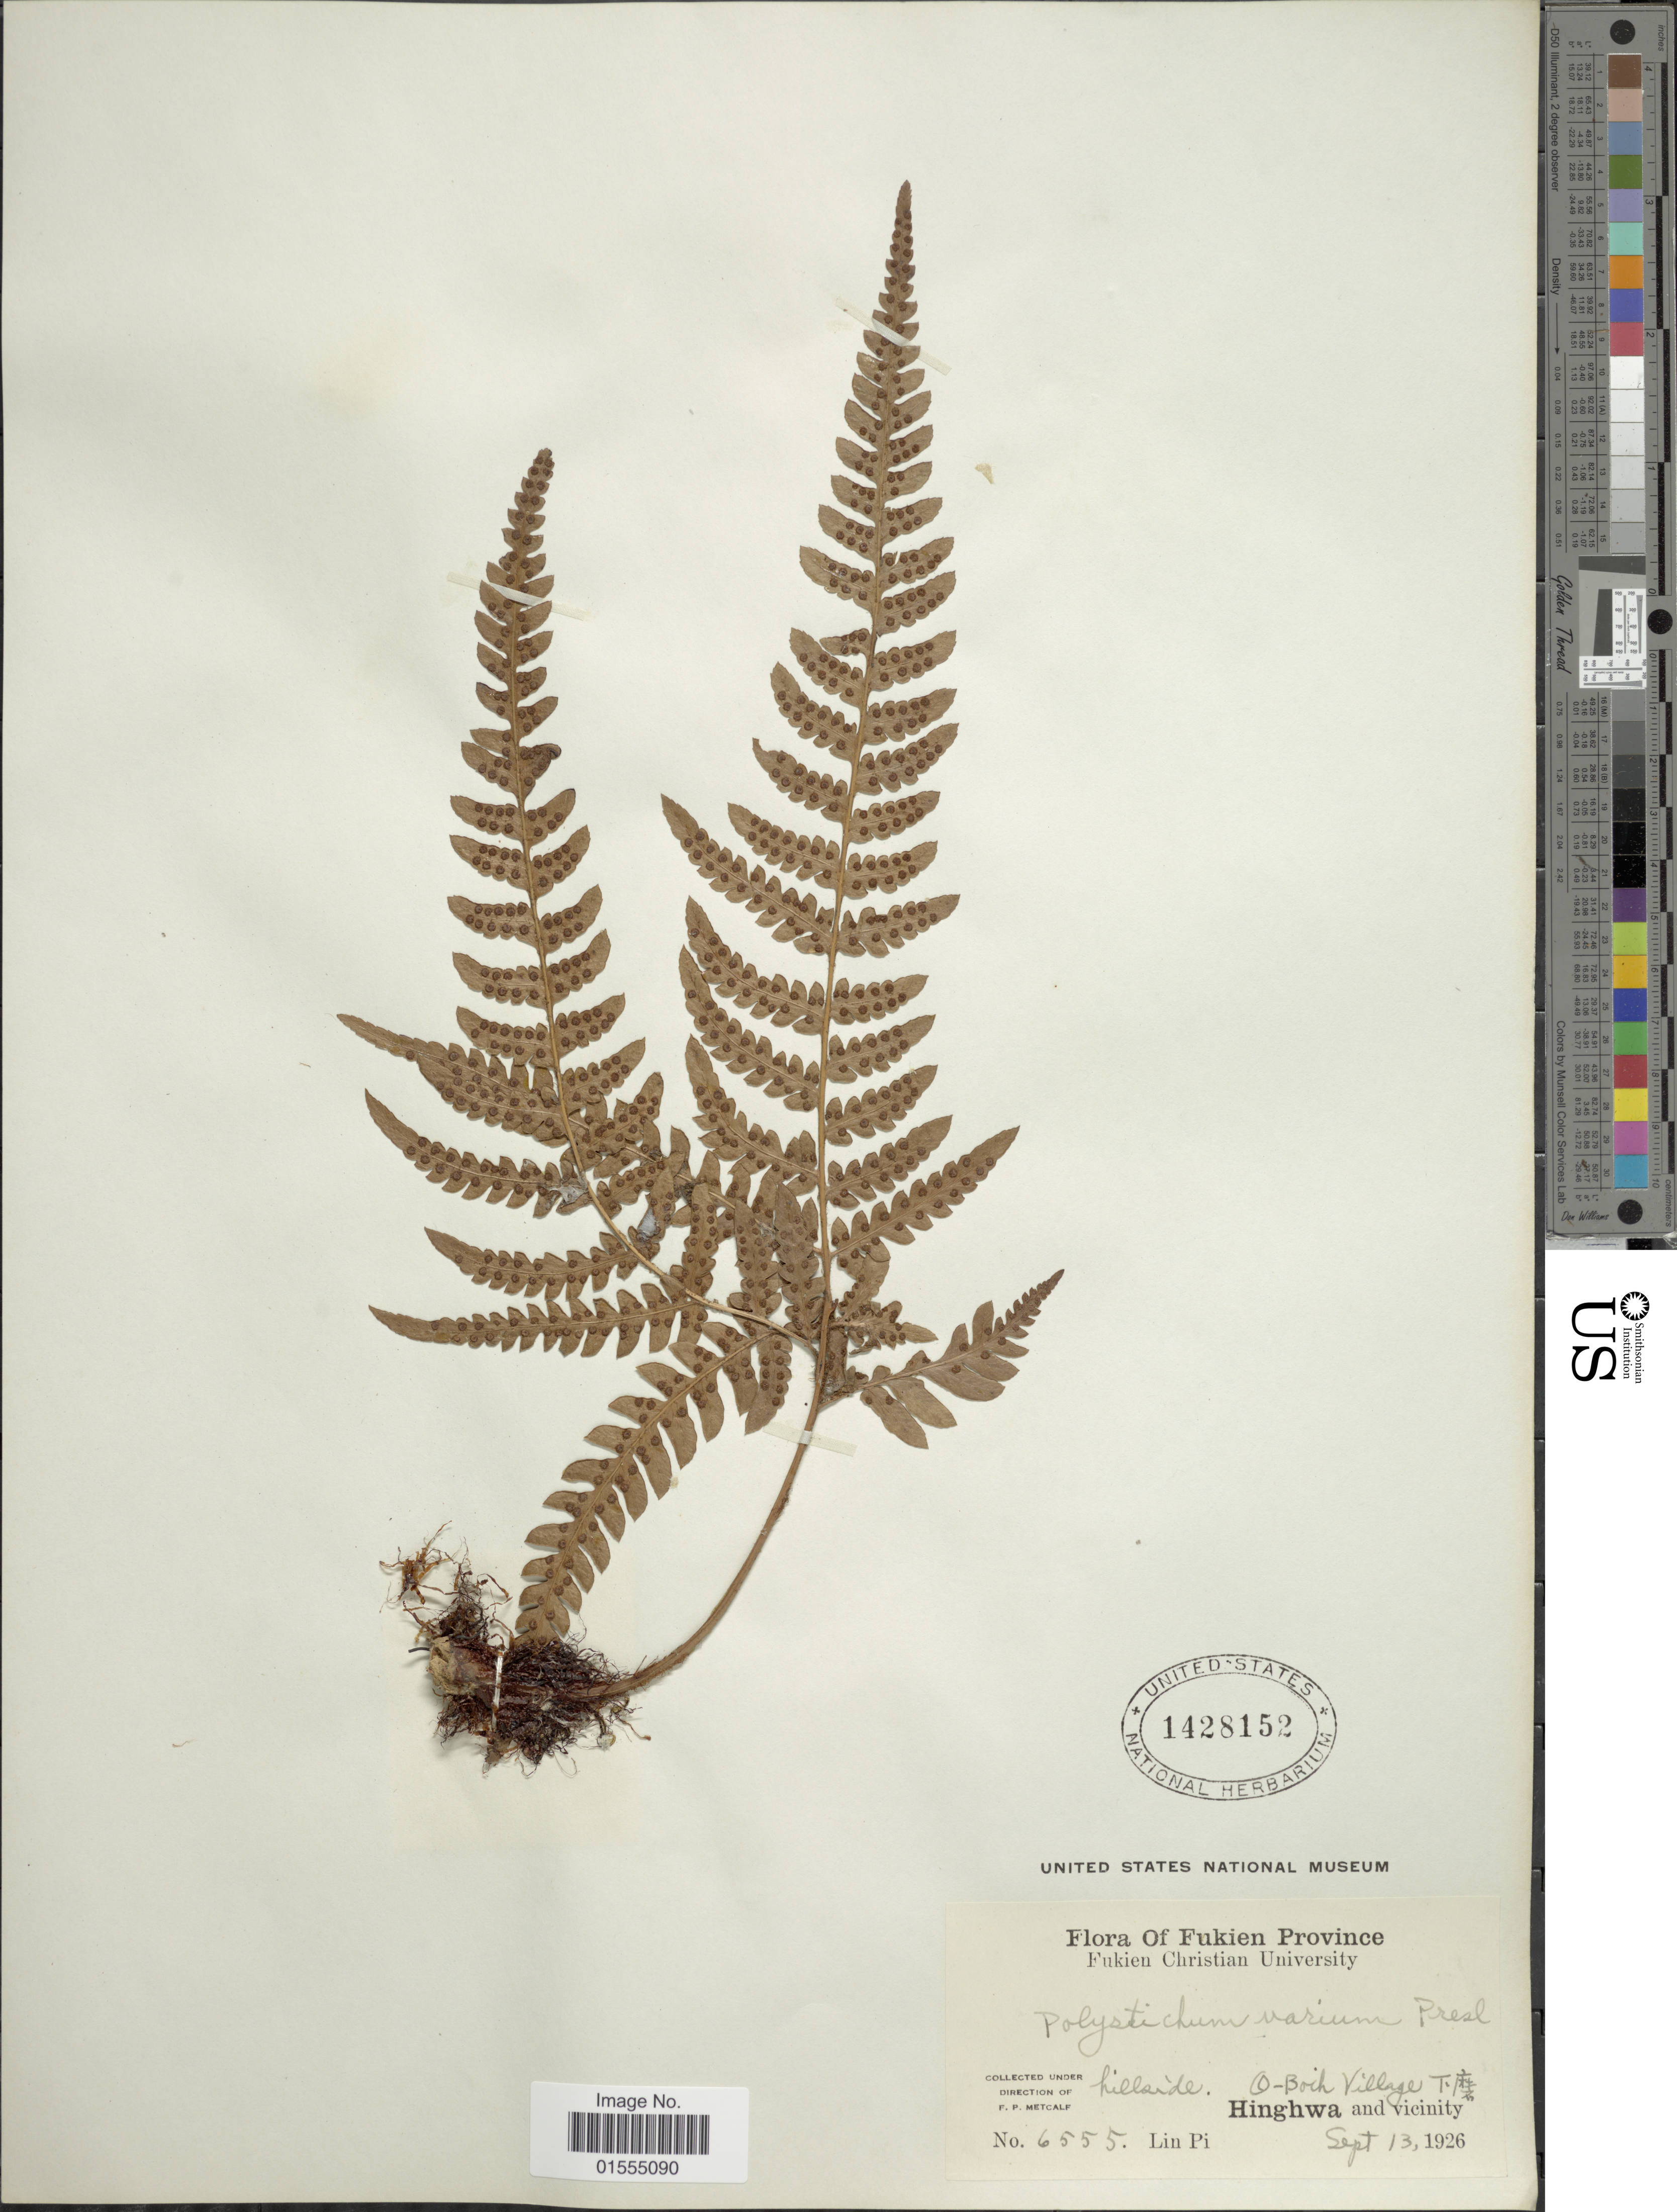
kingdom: Plantae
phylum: Tracheophyta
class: Polypodiopsida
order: Polypodiales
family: Dryopteridaceae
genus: Dryopteris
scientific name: Dryopteris varia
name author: (L.) Kuntze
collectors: L. Pi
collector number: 6555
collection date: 1926-09-13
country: China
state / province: Fujian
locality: Fukien Province, Hinghwa and vicinity, O-Boch Village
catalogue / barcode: US 1428152